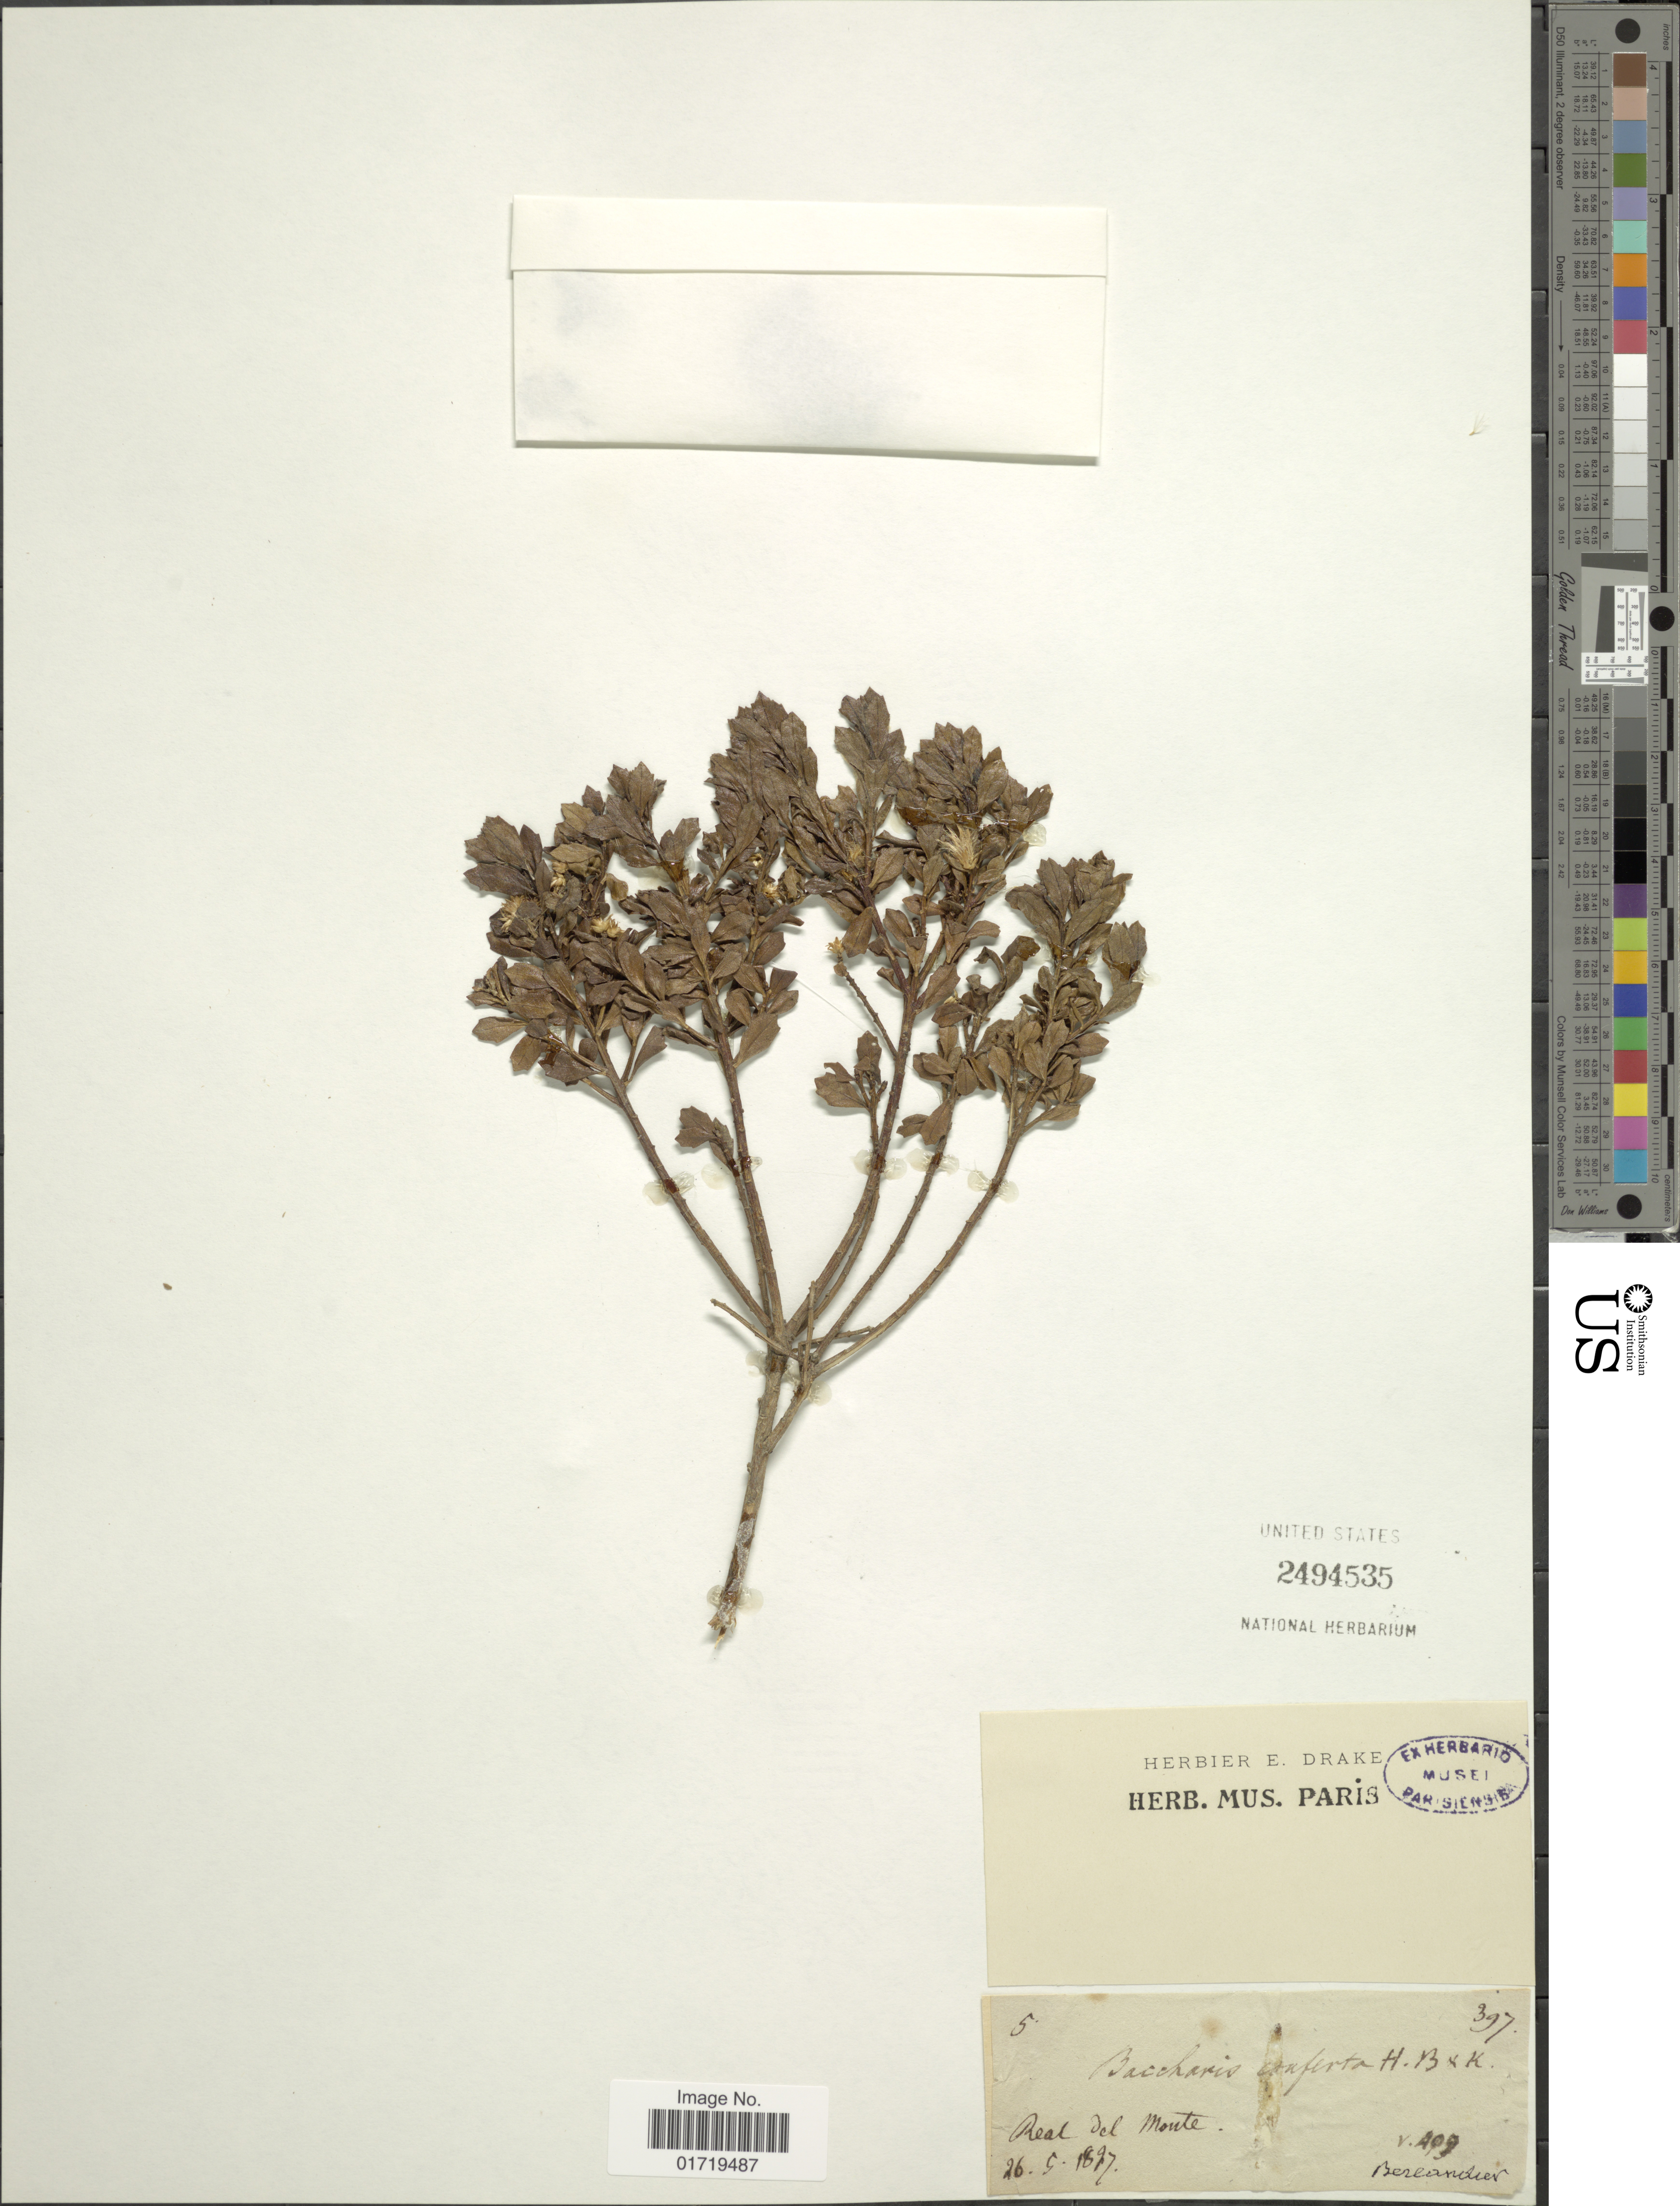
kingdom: Plantae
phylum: Tracheophyta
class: Magnoliopsida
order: Asterales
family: Asteraceae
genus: Baccharis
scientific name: Baccharis conferta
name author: Kunth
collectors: J. L. Berlandier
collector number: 5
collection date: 1897-05-26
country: Mexico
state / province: Hidalgo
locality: Real del Monte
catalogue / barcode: US 2494535